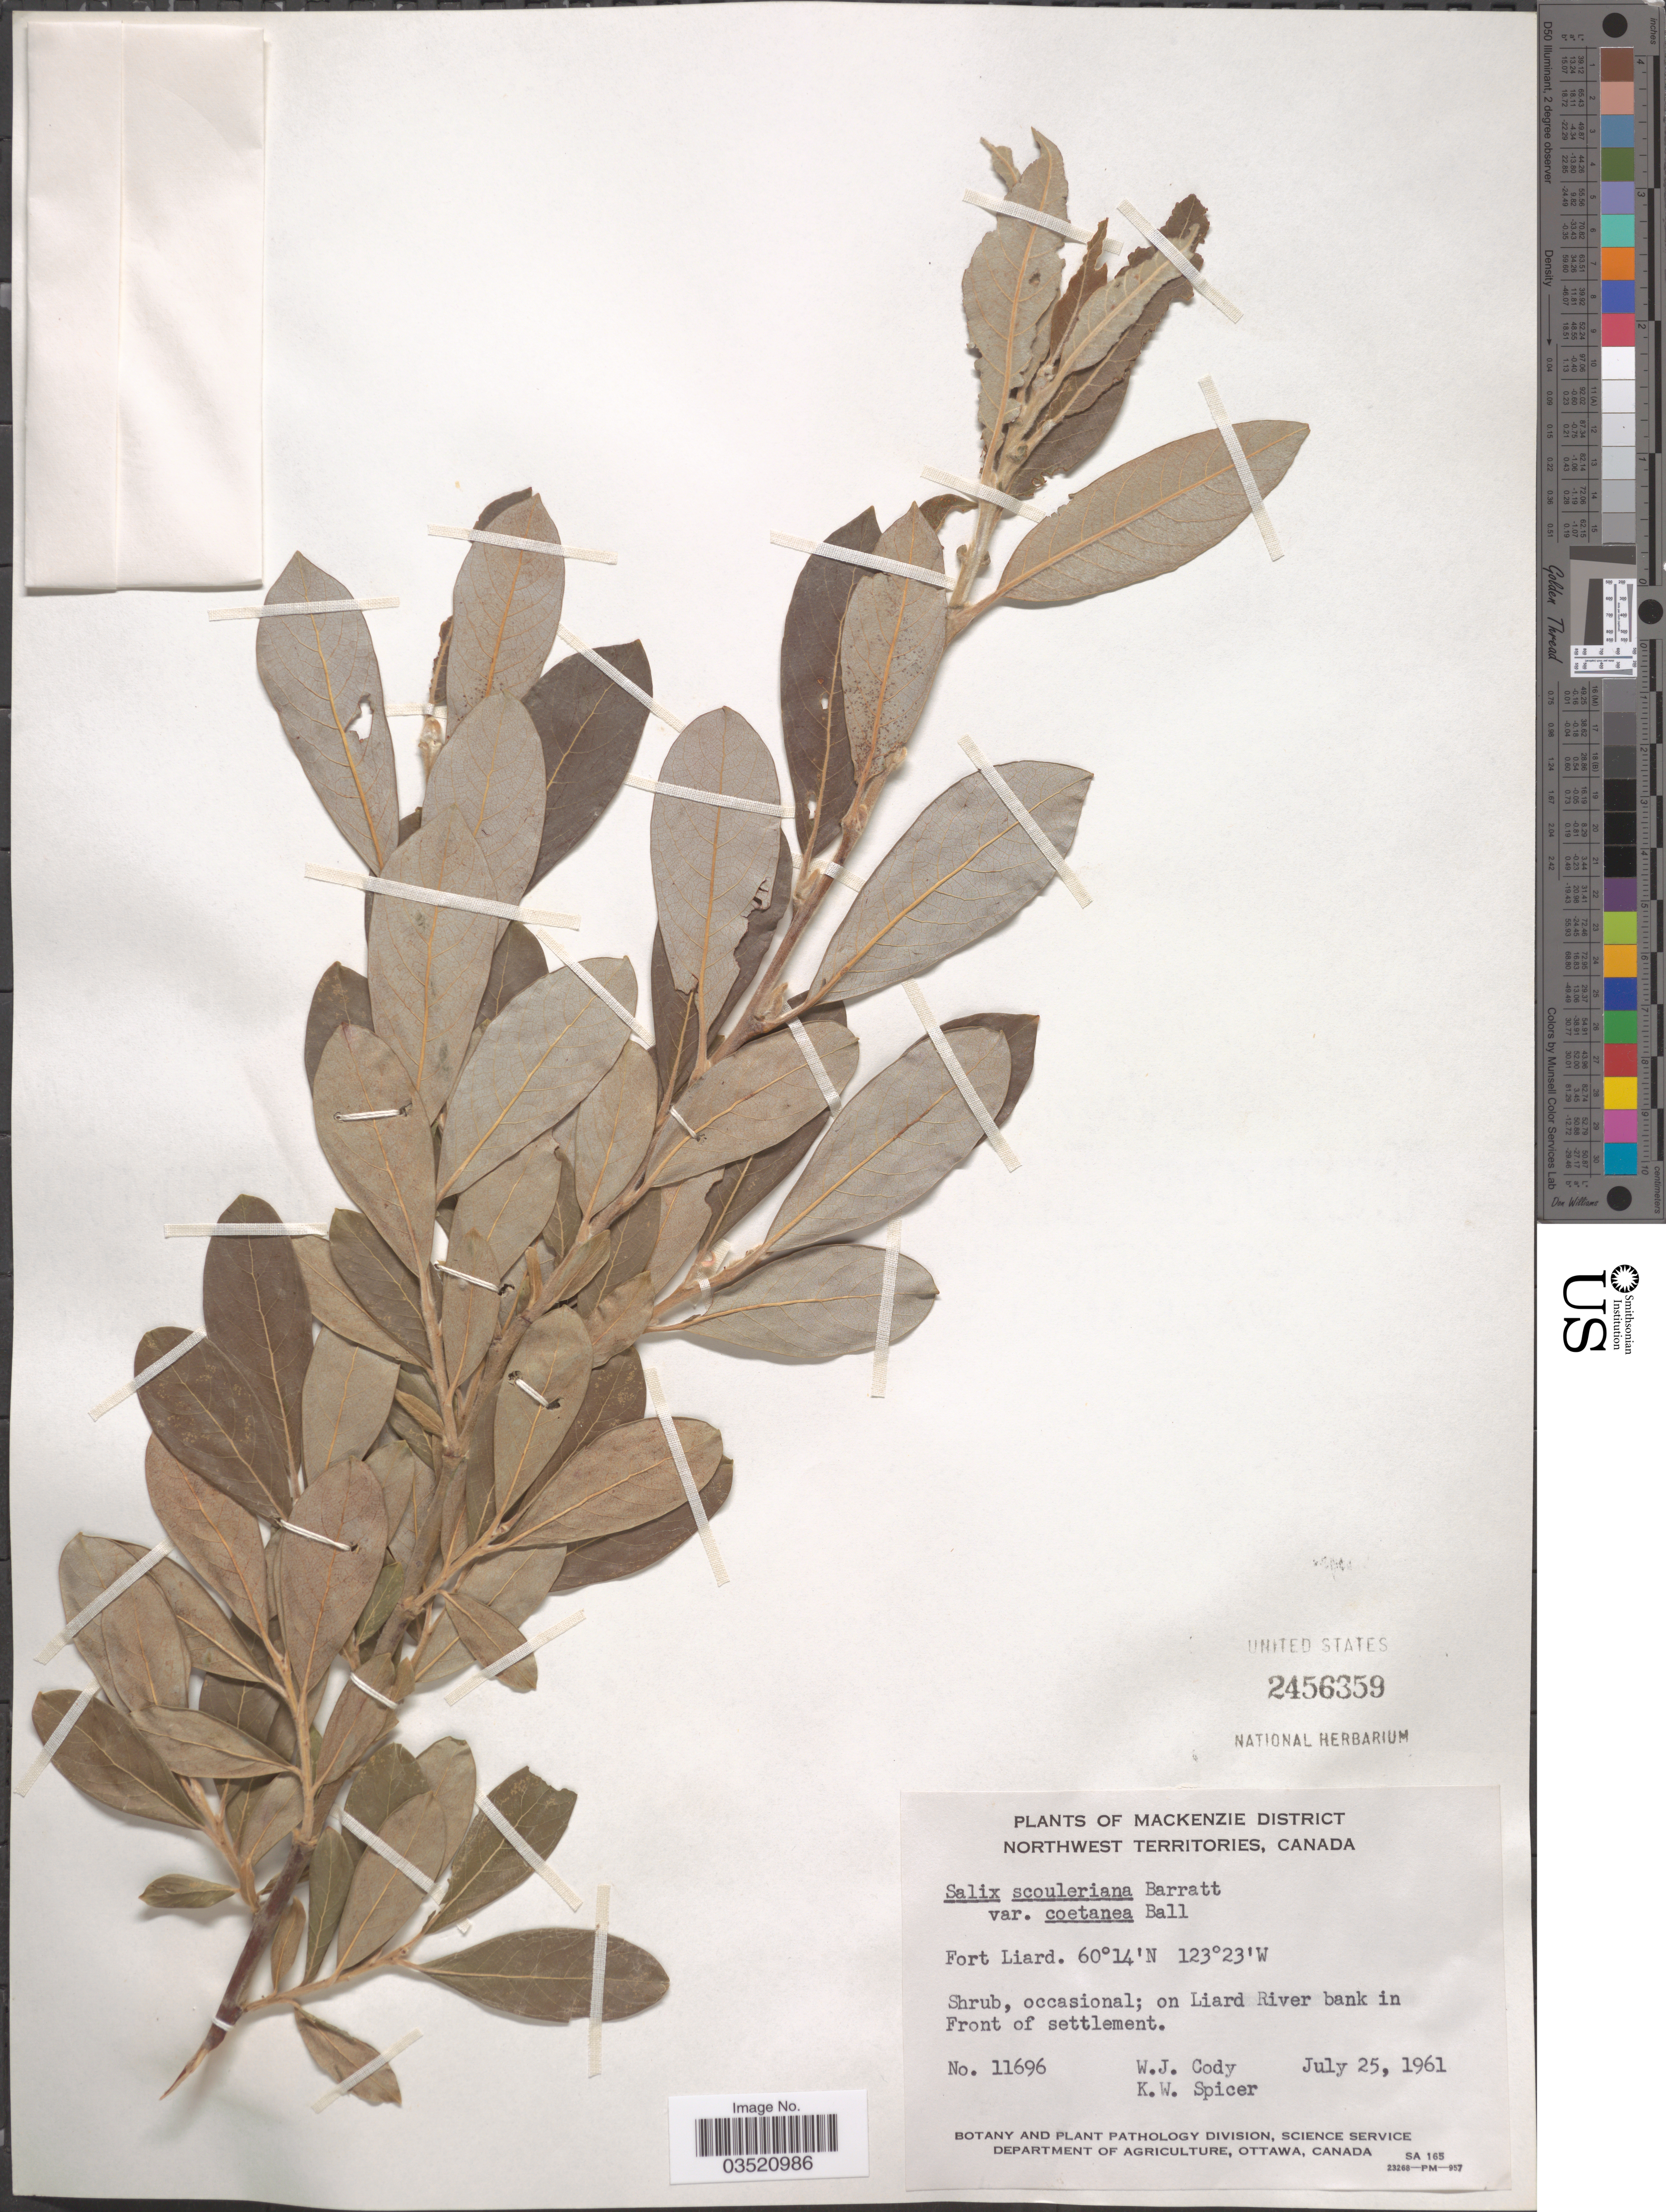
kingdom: Plantae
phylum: Tracheophyta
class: Magnoliopsida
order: Malpighiales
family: Salicaceae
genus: Salix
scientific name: Salix scouleriana var. coetanea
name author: C.R. Ball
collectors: W. Cody & K. Spicer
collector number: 11696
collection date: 1961-07-25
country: Canada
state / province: Northwest Territories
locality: Mackenzie District. Fort Liard. On Liard River bank in Front of settlement.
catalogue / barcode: US 2456359